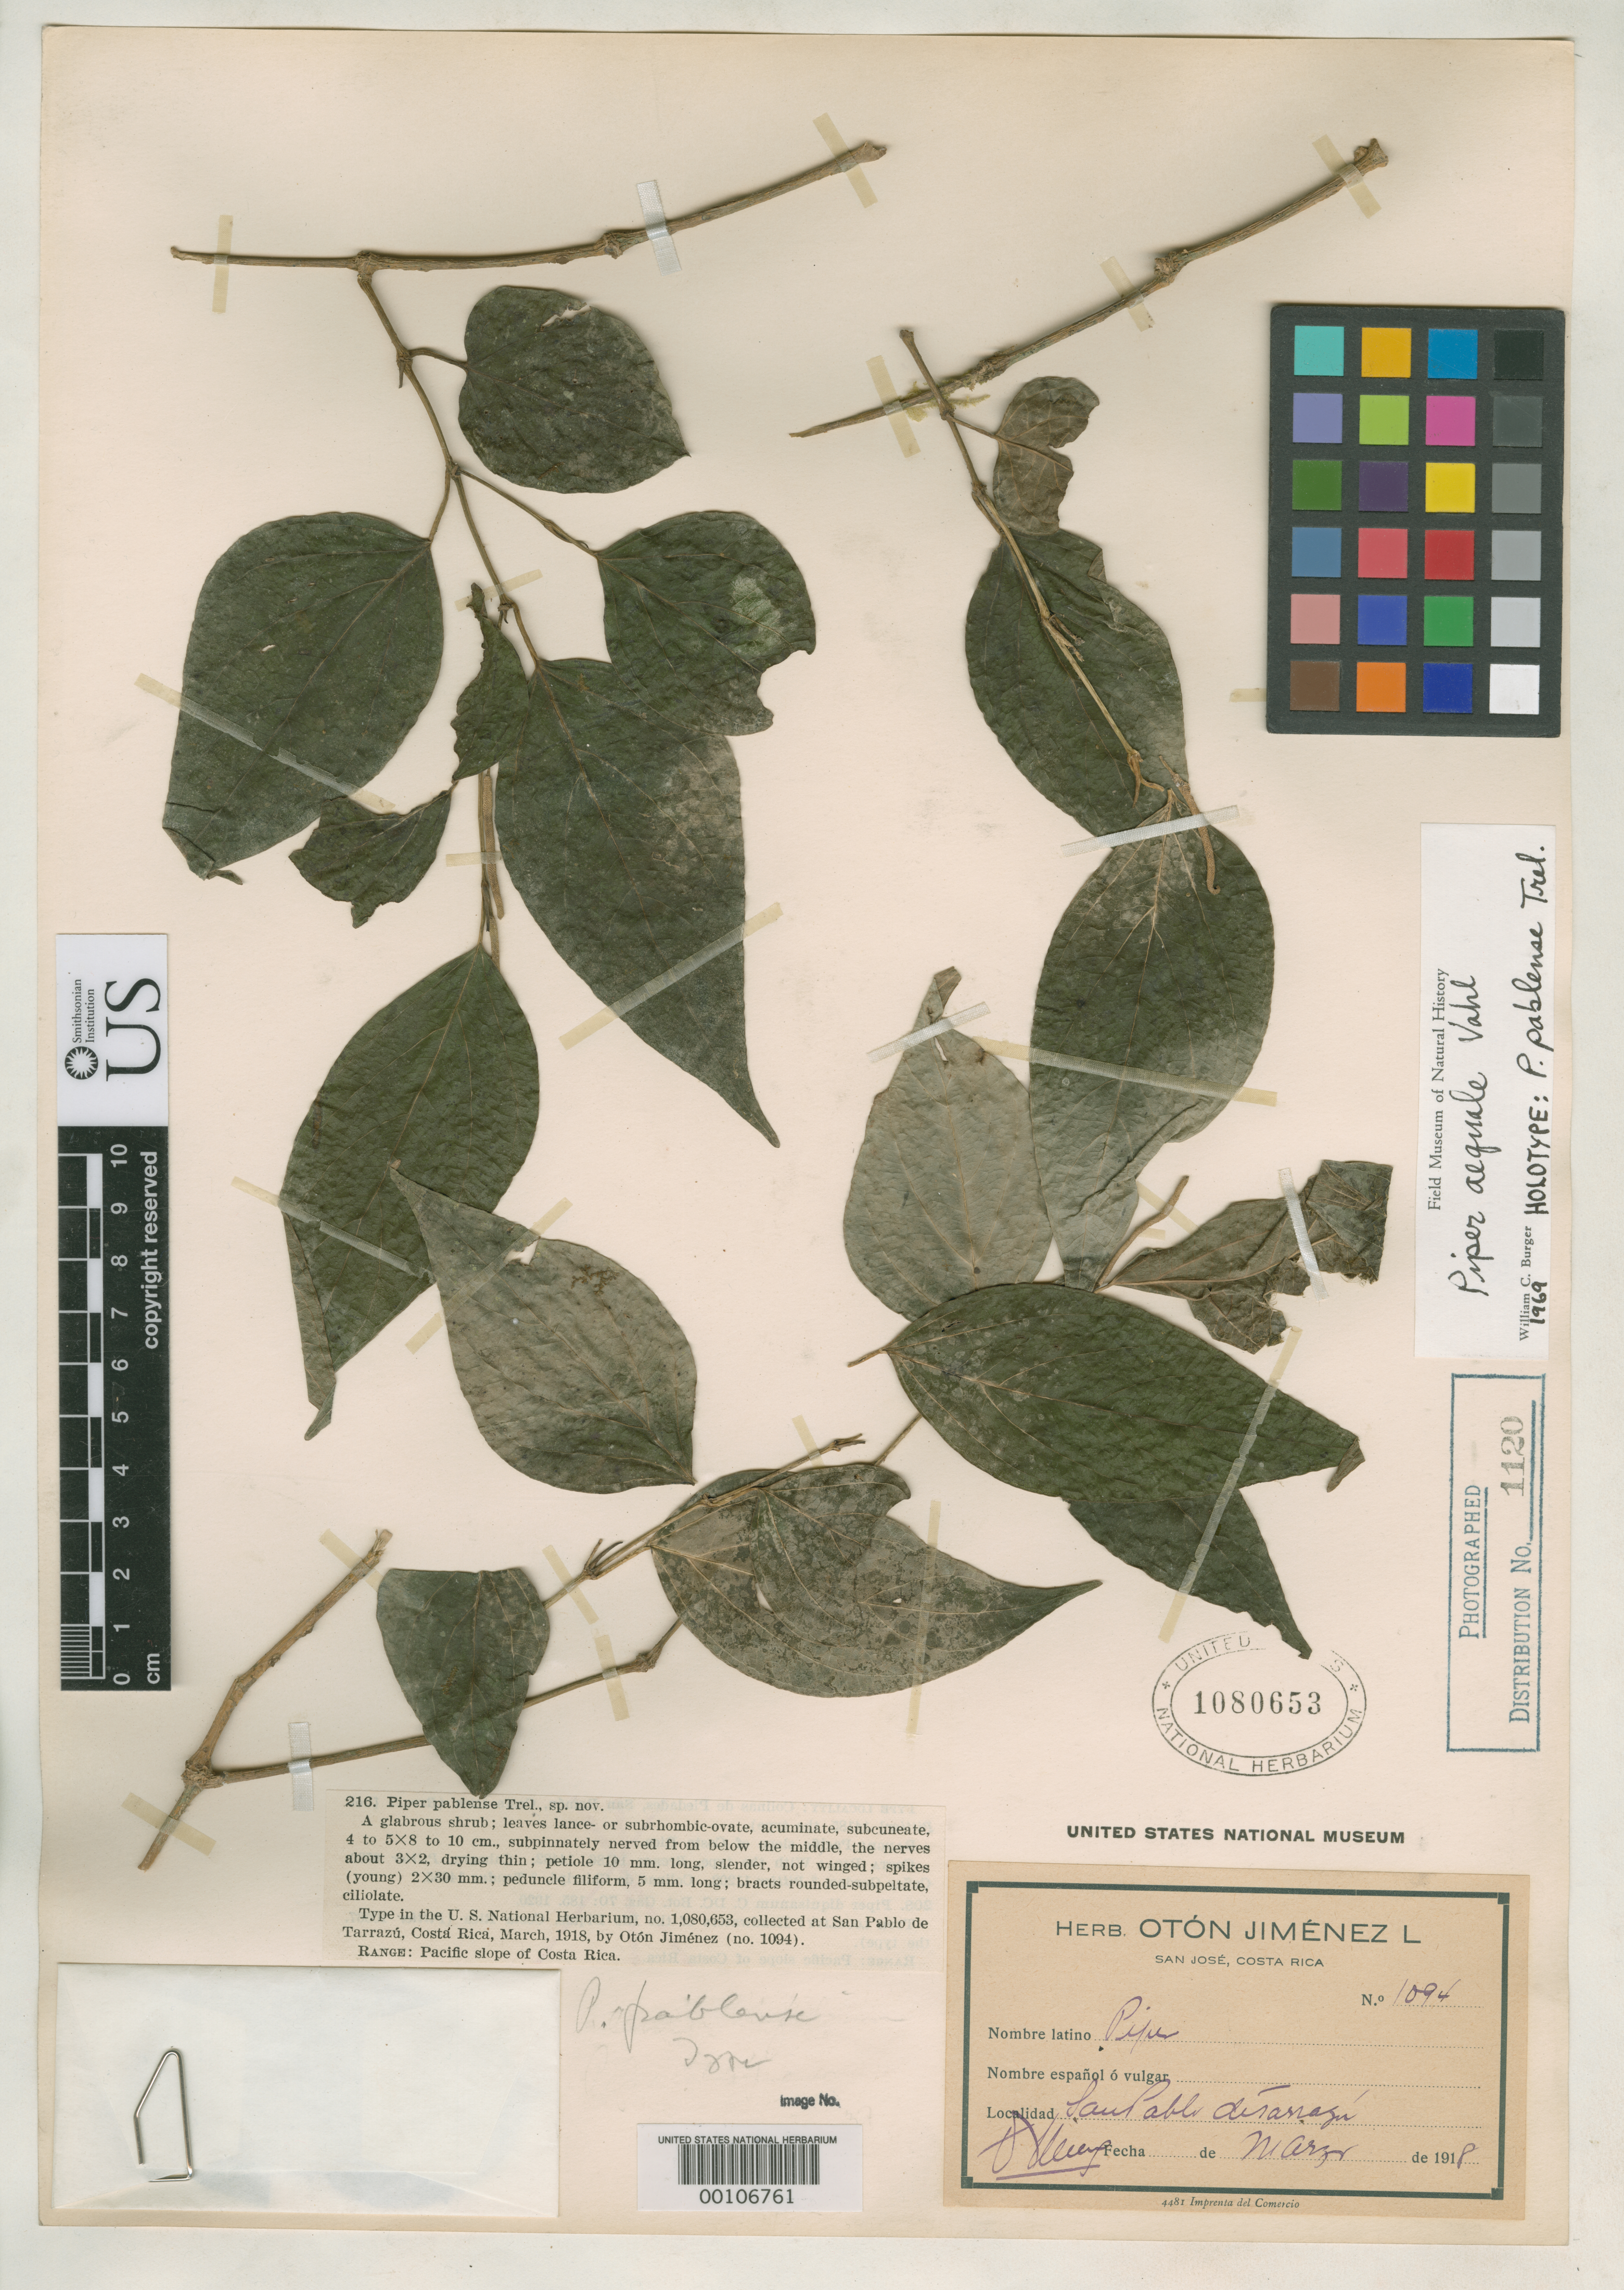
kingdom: Plantae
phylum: Tracheophyta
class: Magnoliopsida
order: Piperales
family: Piperaceae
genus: Piper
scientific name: Piper pablense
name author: Trel.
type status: Holotype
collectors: O. Jiménez L.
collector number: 1094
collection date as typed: Mar 1918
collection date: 1918-03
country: Costa Rica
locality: San Pablo de Tarrazu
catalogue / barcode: US 1080653